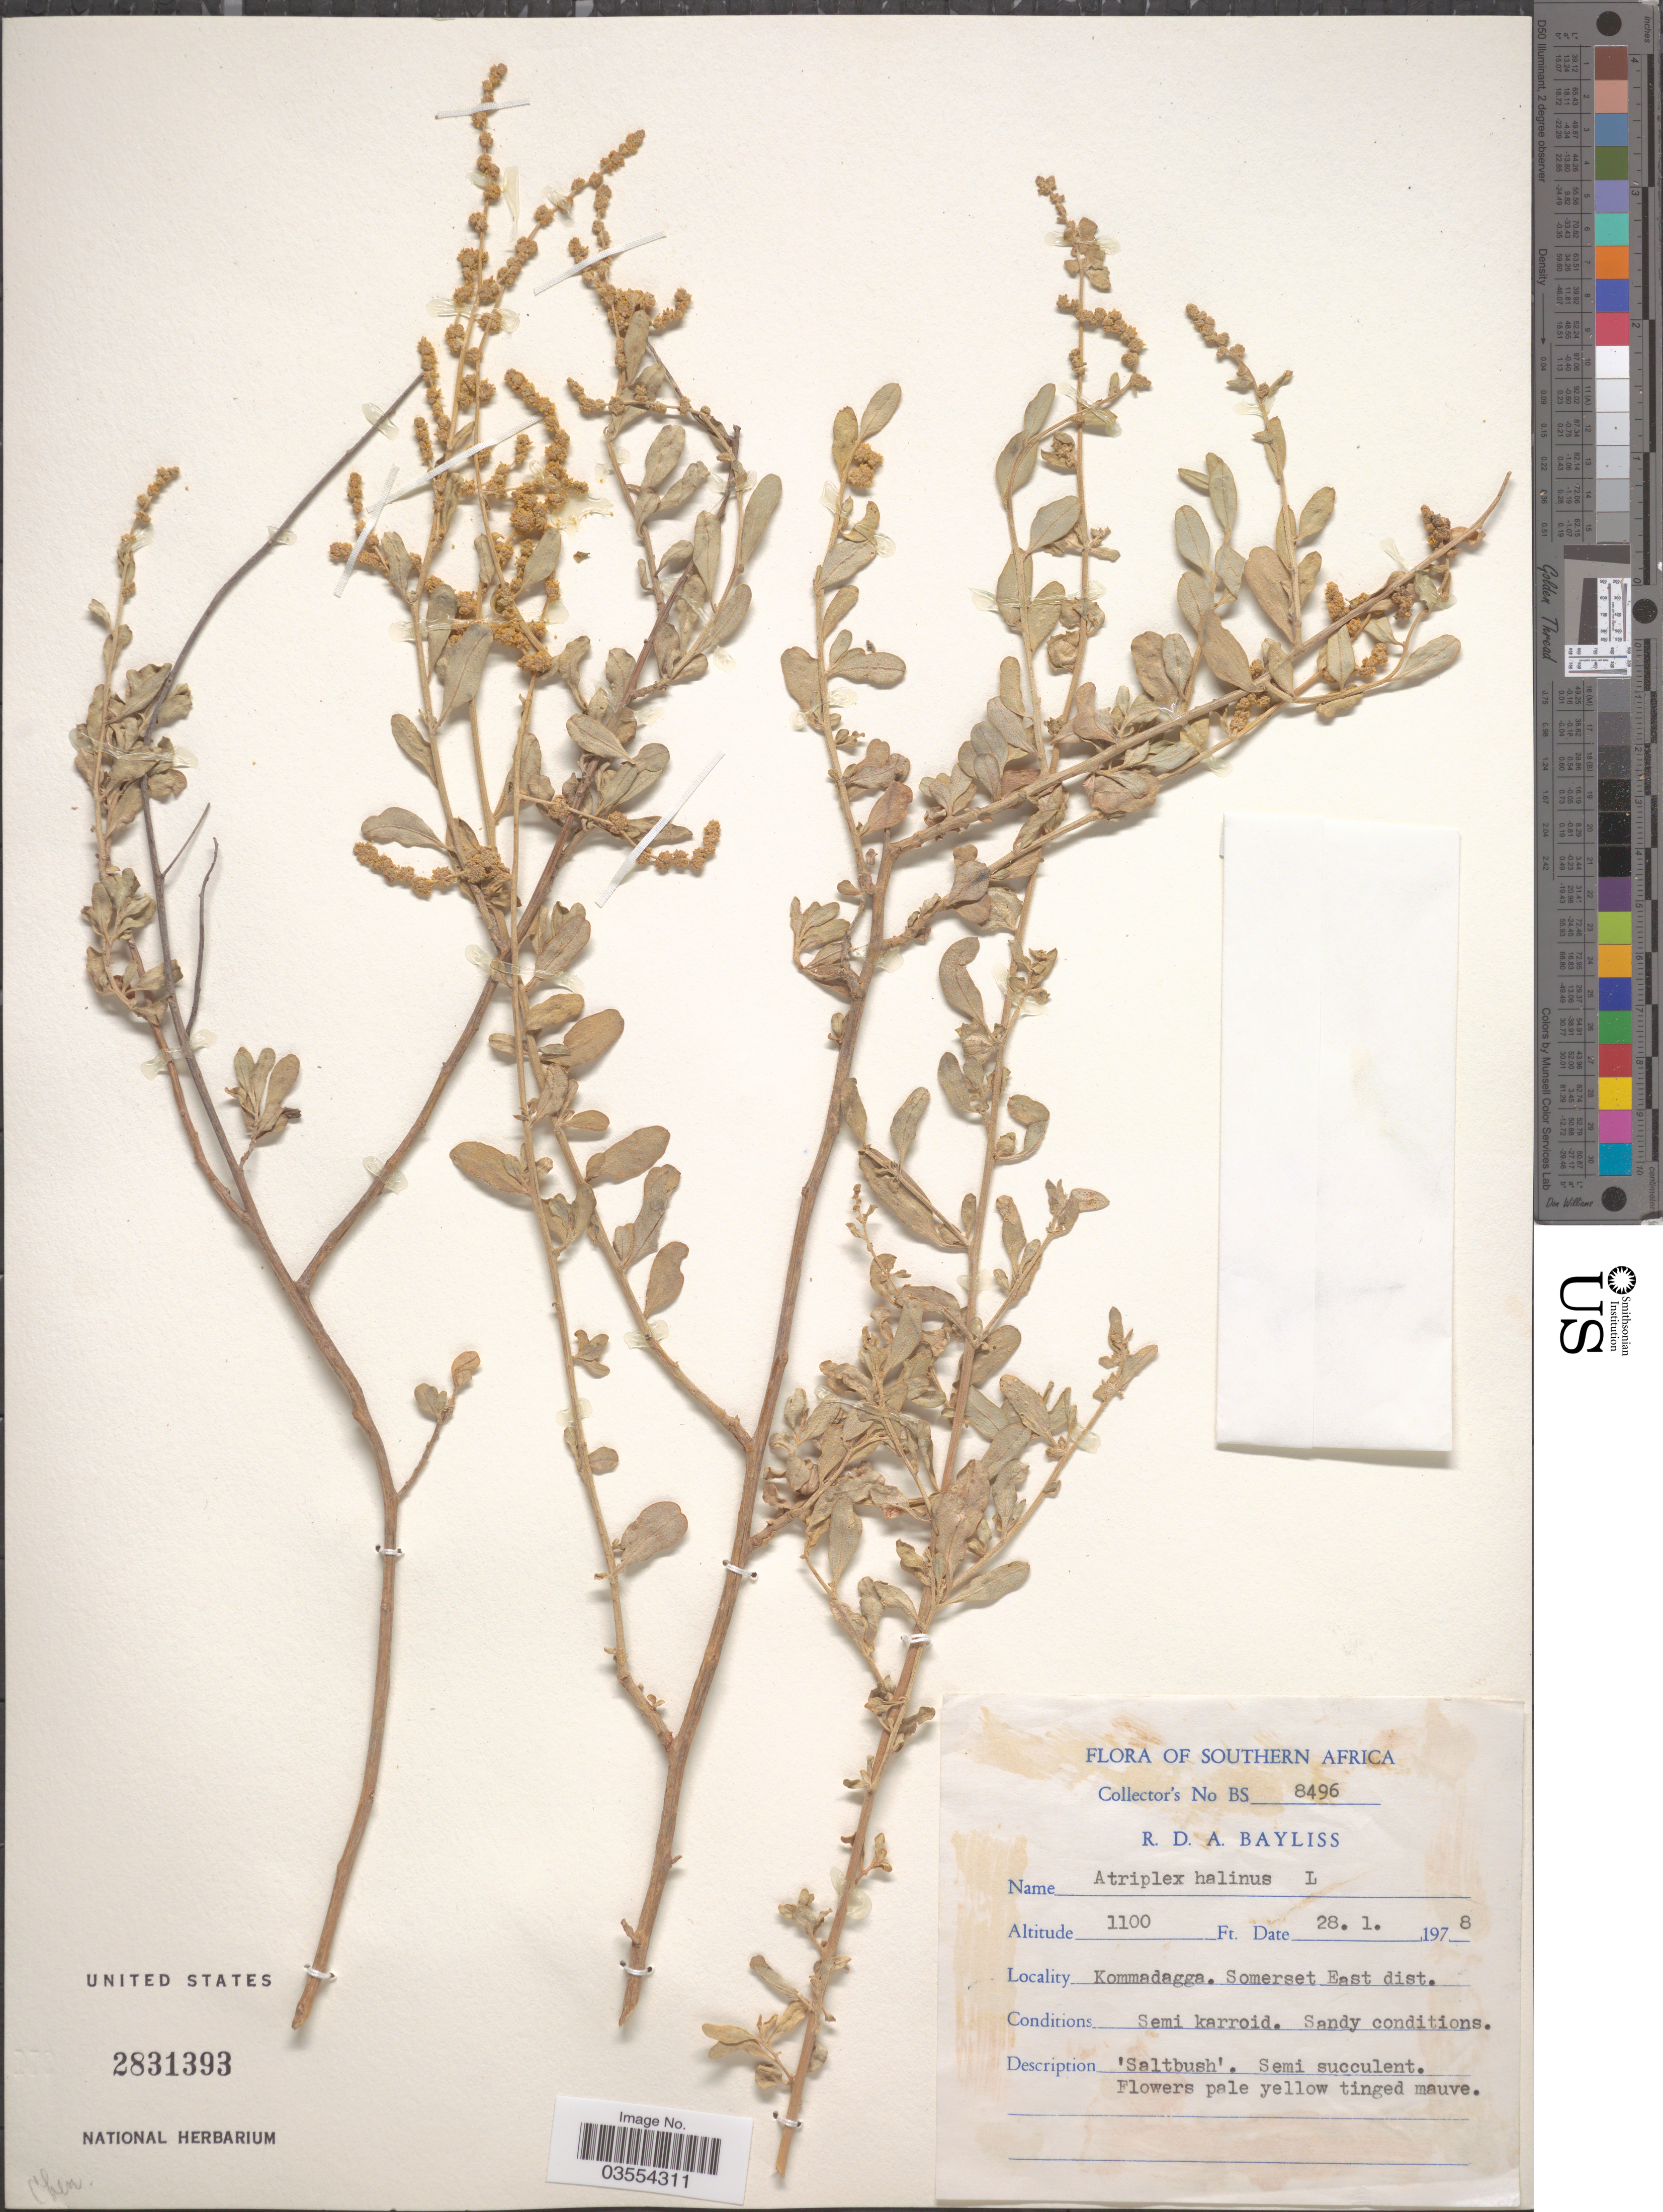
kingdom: Plantae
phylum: Tracheophyta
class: Magnoliopsida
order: Caryophyllales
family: Amaranthaceae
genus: Atriplex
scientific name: Atriplex halimus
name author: L.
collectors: R. Bayliss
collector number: BS8496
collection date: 1978-01-28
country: South Africa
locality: Southern Africa. Kommadagga. Somerset East dist.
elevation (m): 335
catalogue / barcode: US 2831393